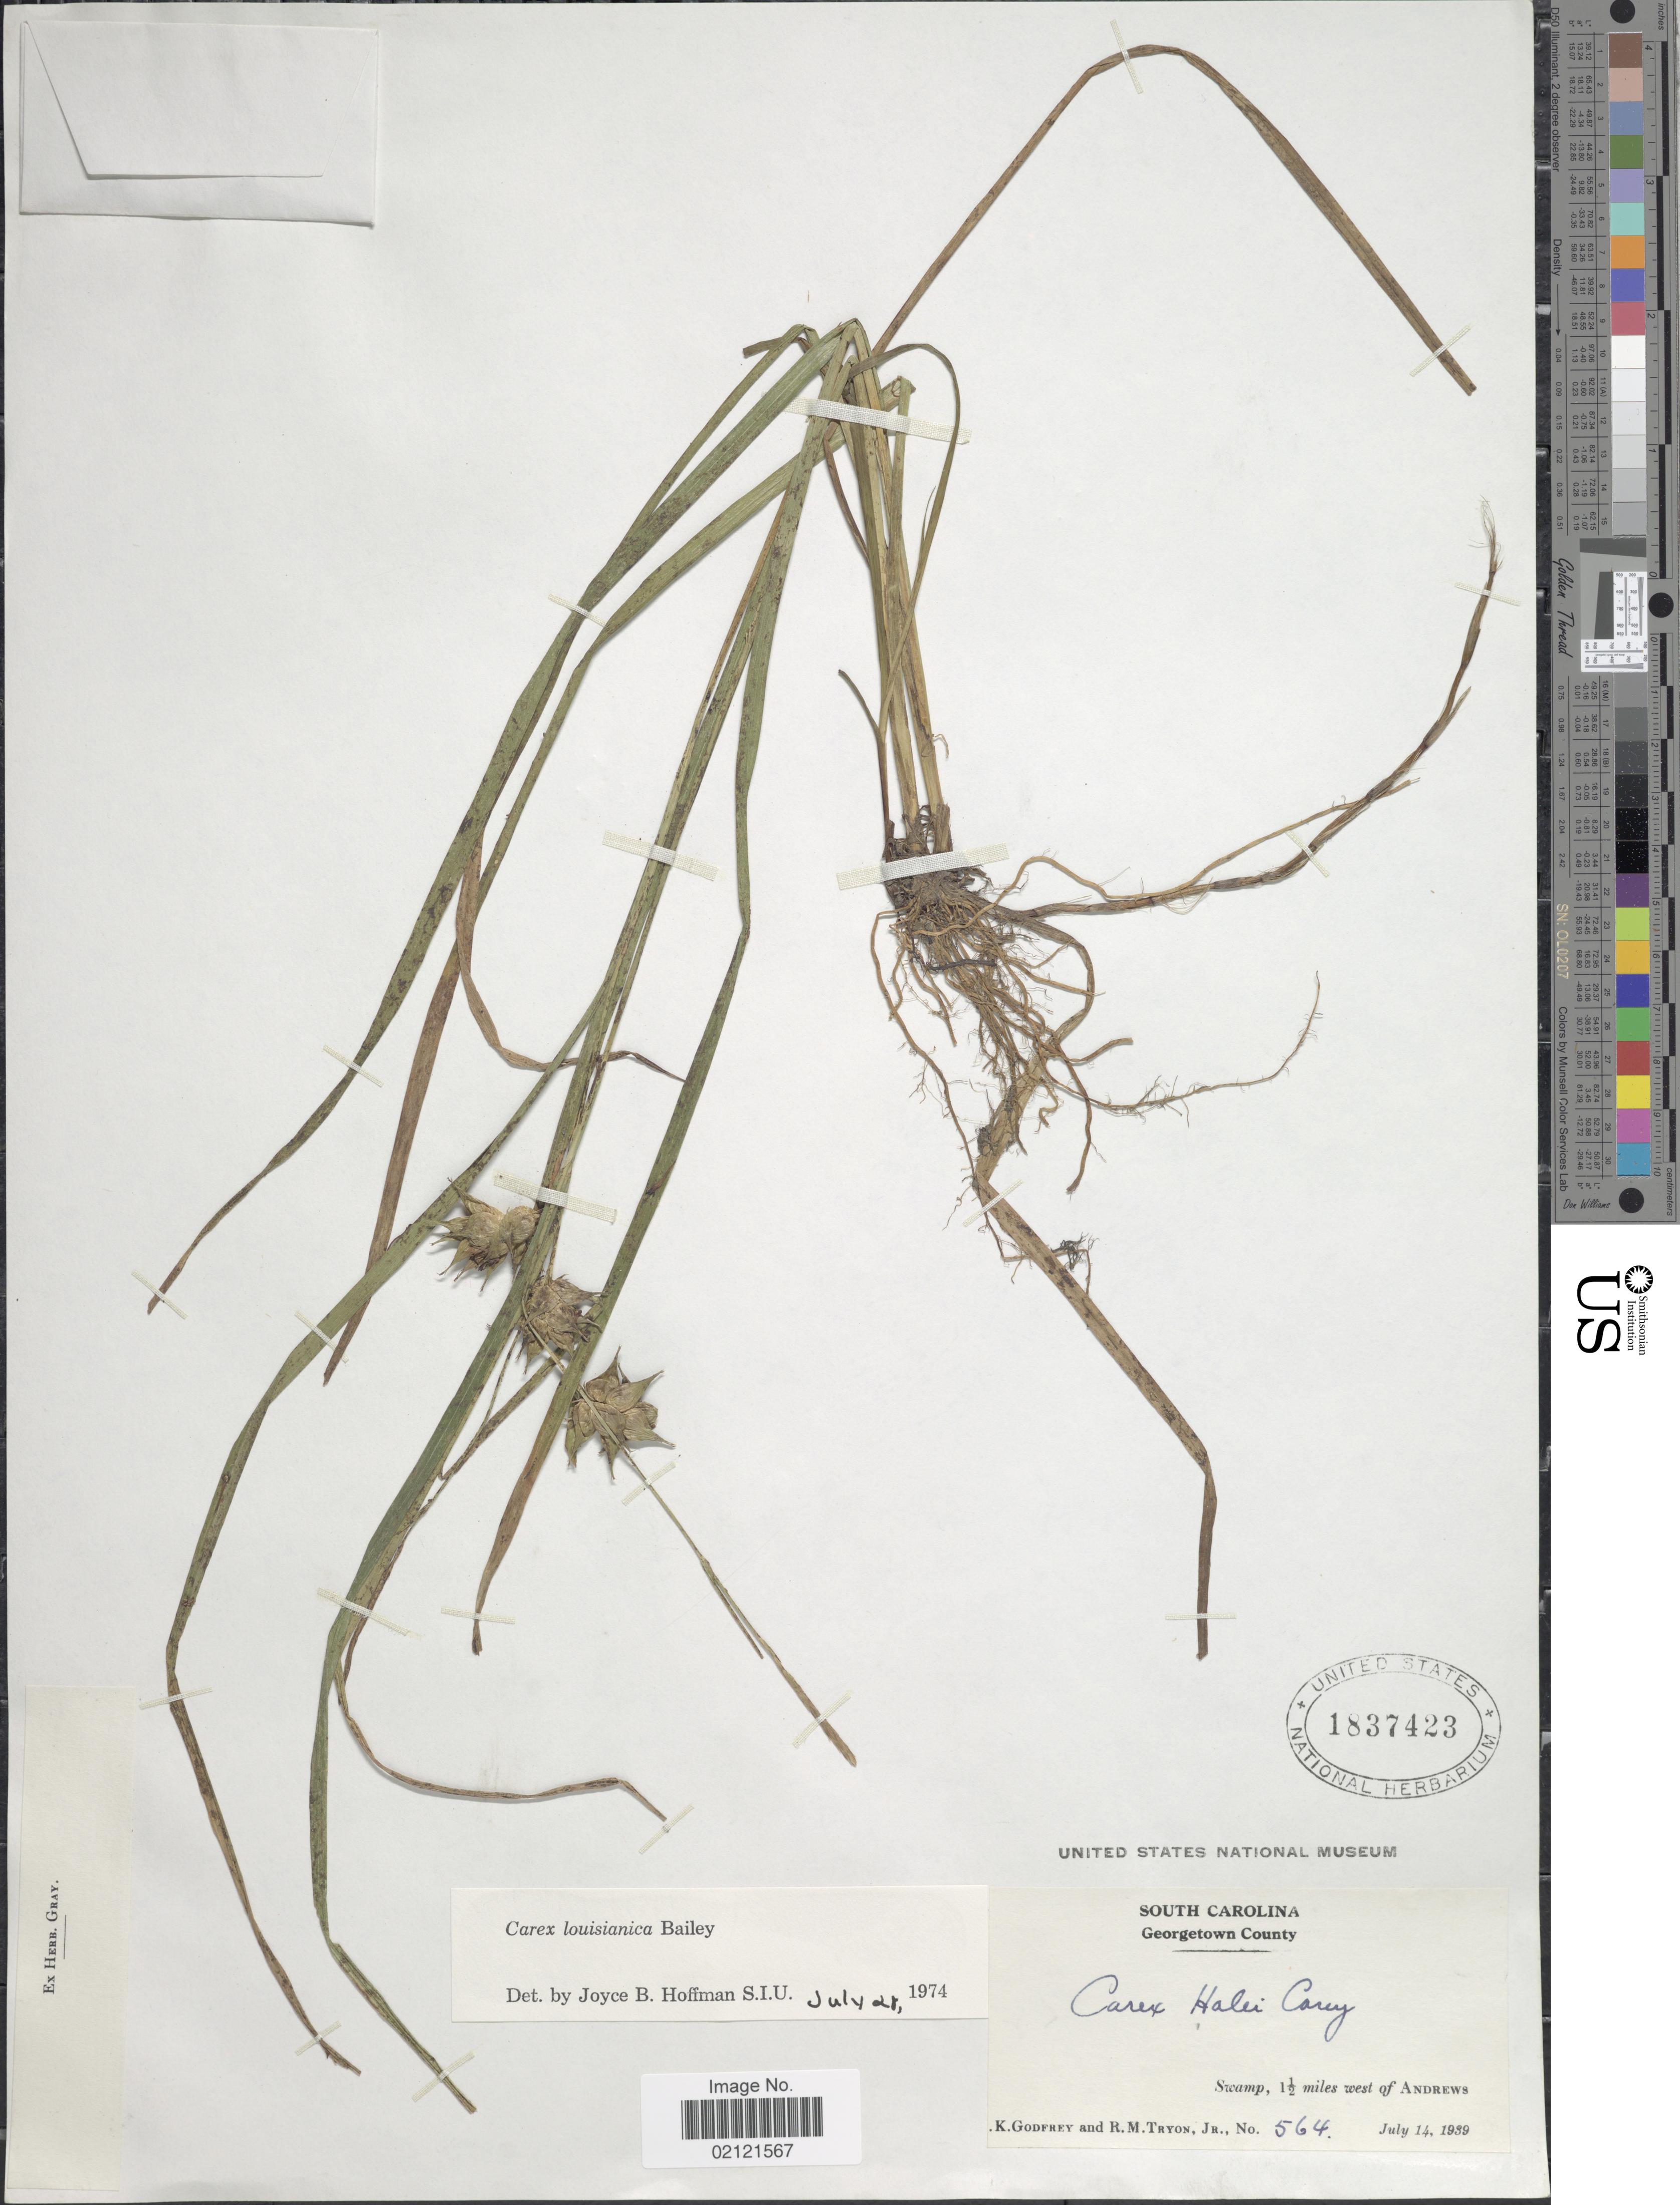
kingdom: Plantae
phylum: Tracheophyta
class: Liliopsida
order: Poales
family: Cyperaceae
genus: Carex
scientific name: Carex louisianica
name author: L.H. Bailey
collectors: R. K. Godfrey & R. M. Tryon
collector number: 564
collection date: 1939-07-14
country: United States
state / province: South Carolina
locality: Georgetown County, Swamp, 1½ miles west of Andrews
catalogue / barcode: US 1837423